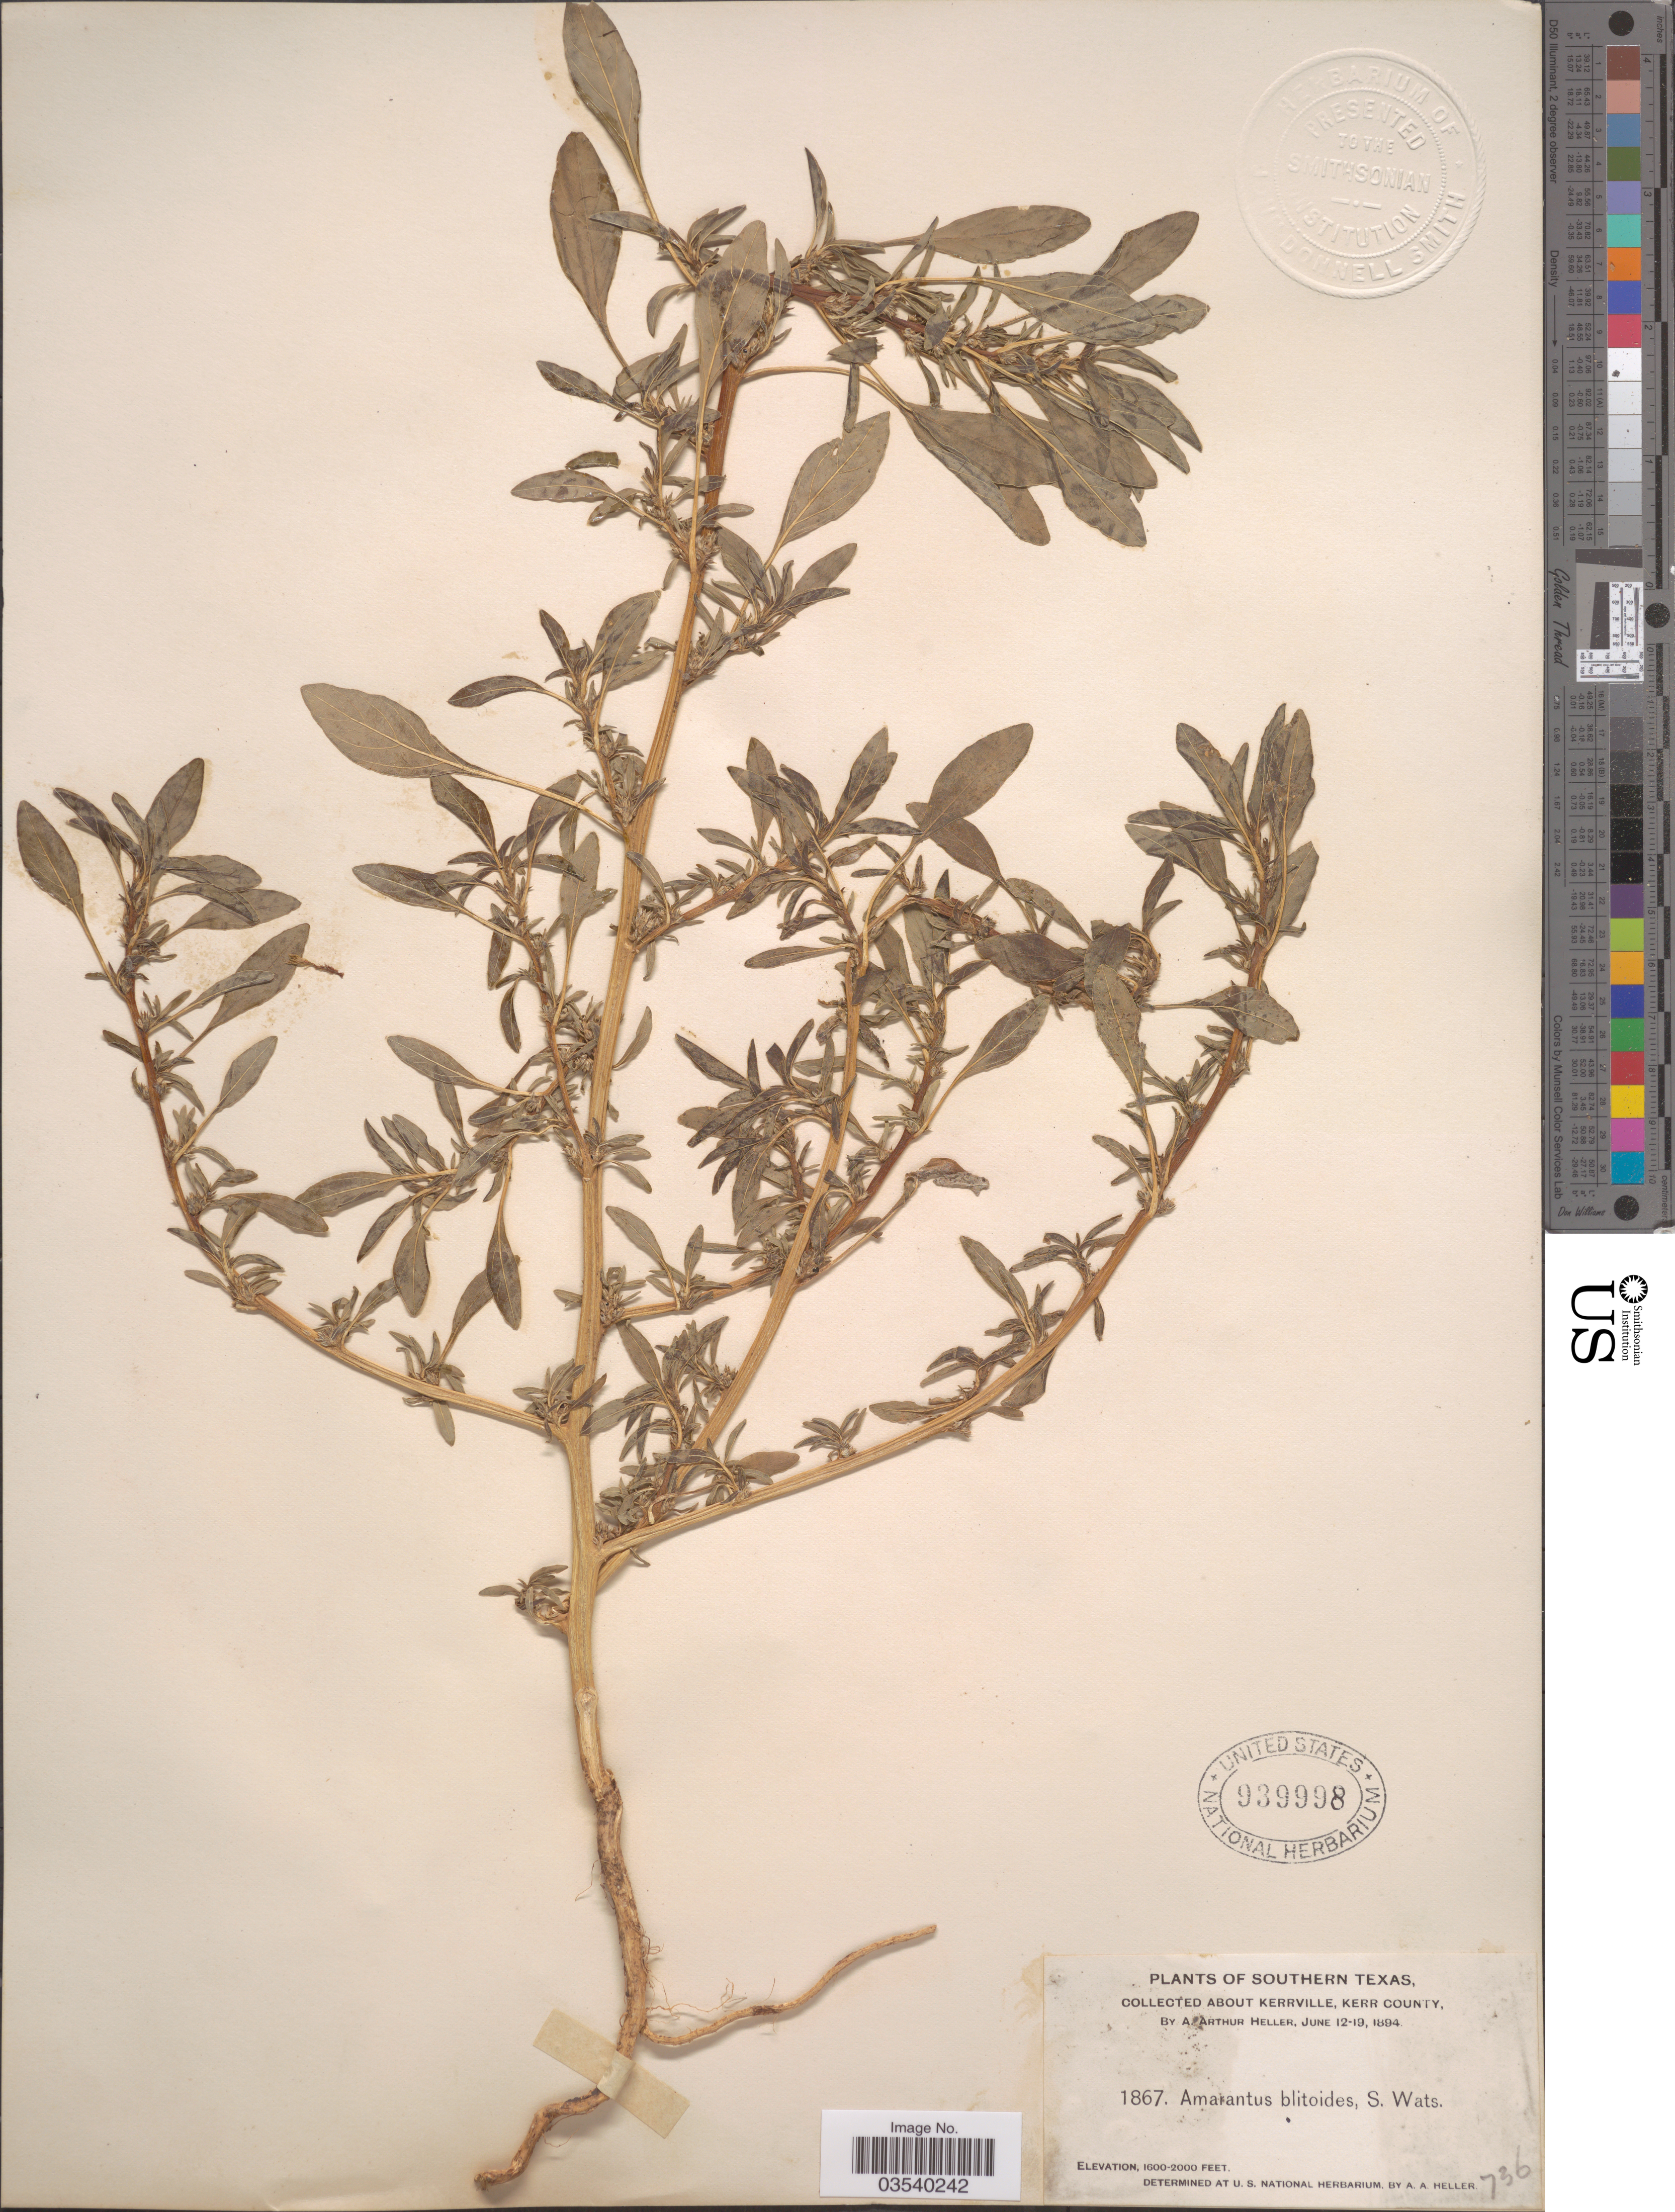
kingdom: Plantae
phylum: Tracheophyta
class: Magnoliopsida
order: Caryophyllales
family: Amaranthaceae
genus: Amaranthus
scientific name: Amaranthus blitoides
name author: S. Watson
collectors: A. A. Heller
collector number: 1867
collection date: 1894-06-12/1894-06-19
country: United States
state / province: Texas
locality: Southern Texas. About Kerrville, Kerr County.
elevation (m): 488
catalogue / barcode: US 939998